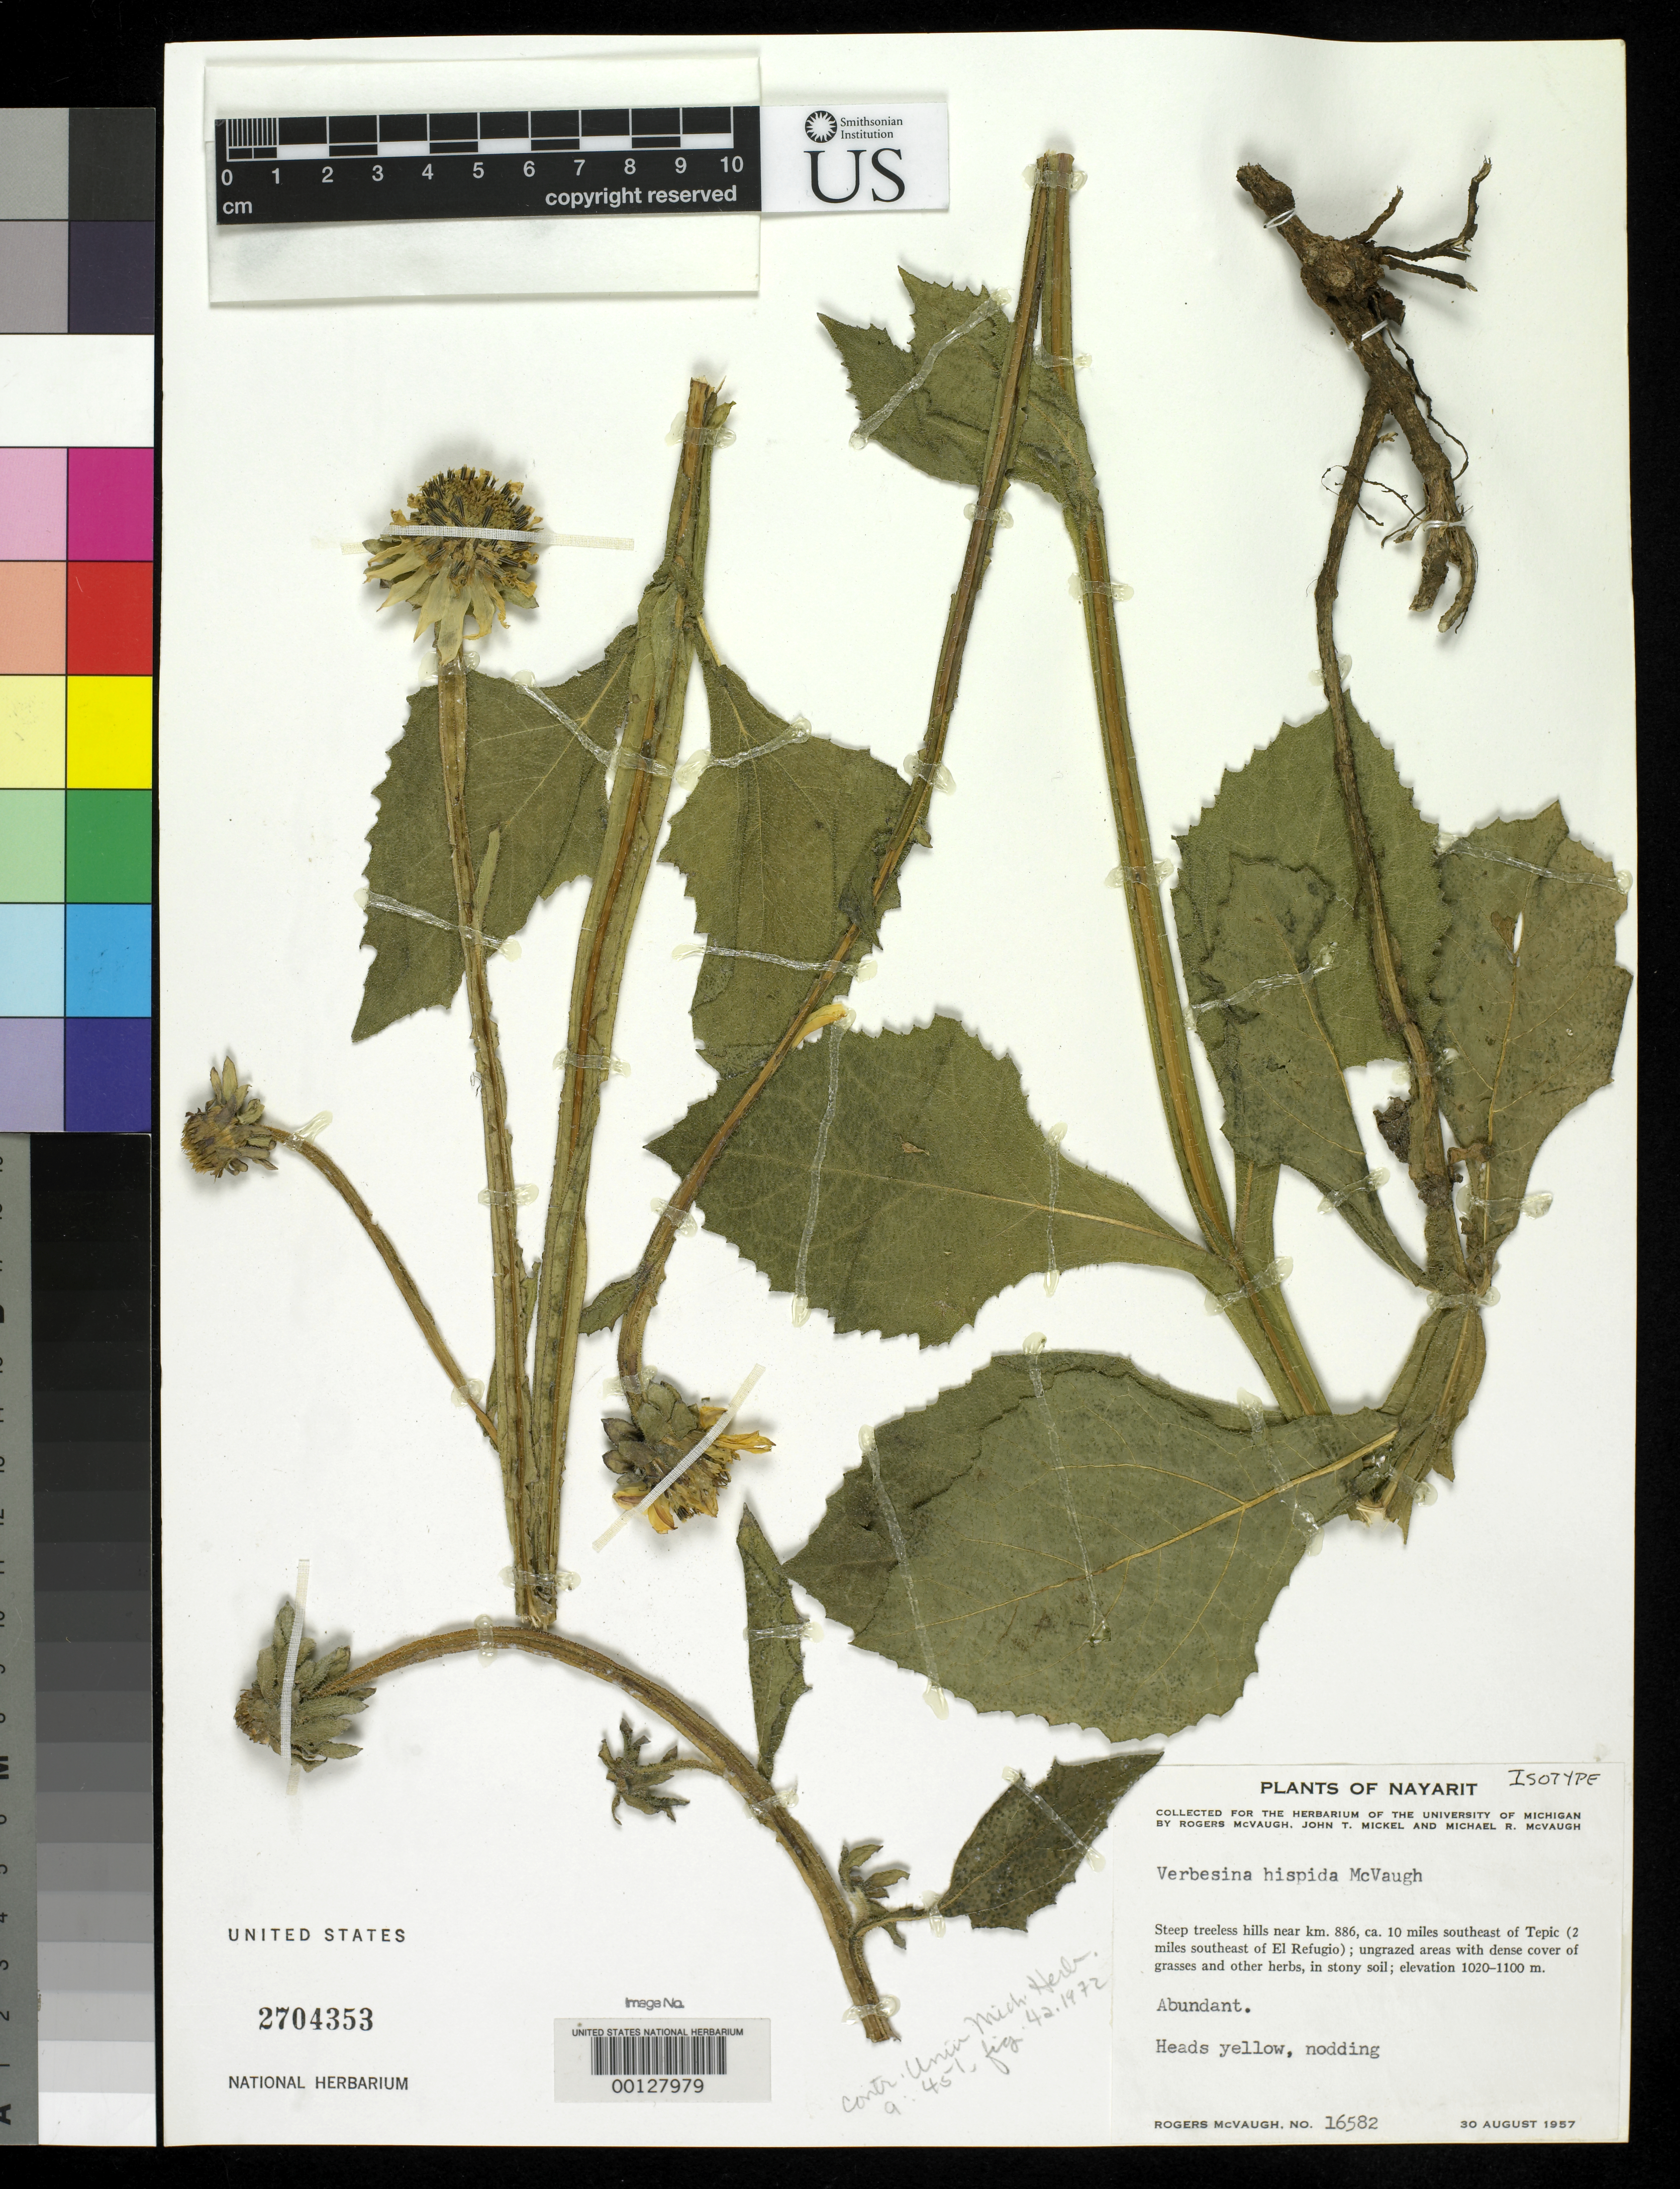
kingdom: Plantae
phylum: Tracheophyta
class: Magnoliopsida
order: Asterales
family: Asteraceae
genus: Verbesina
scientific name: Verbesina hispida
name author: McVaugh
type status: Isotype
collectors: R. McVaugh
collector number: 16582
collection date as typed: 30 Aug 1957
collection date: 1957-08-30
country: Mexico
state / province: Nayarit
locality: SE of Tepic and El Refugio.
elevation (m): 1020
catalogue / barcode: US 2704353